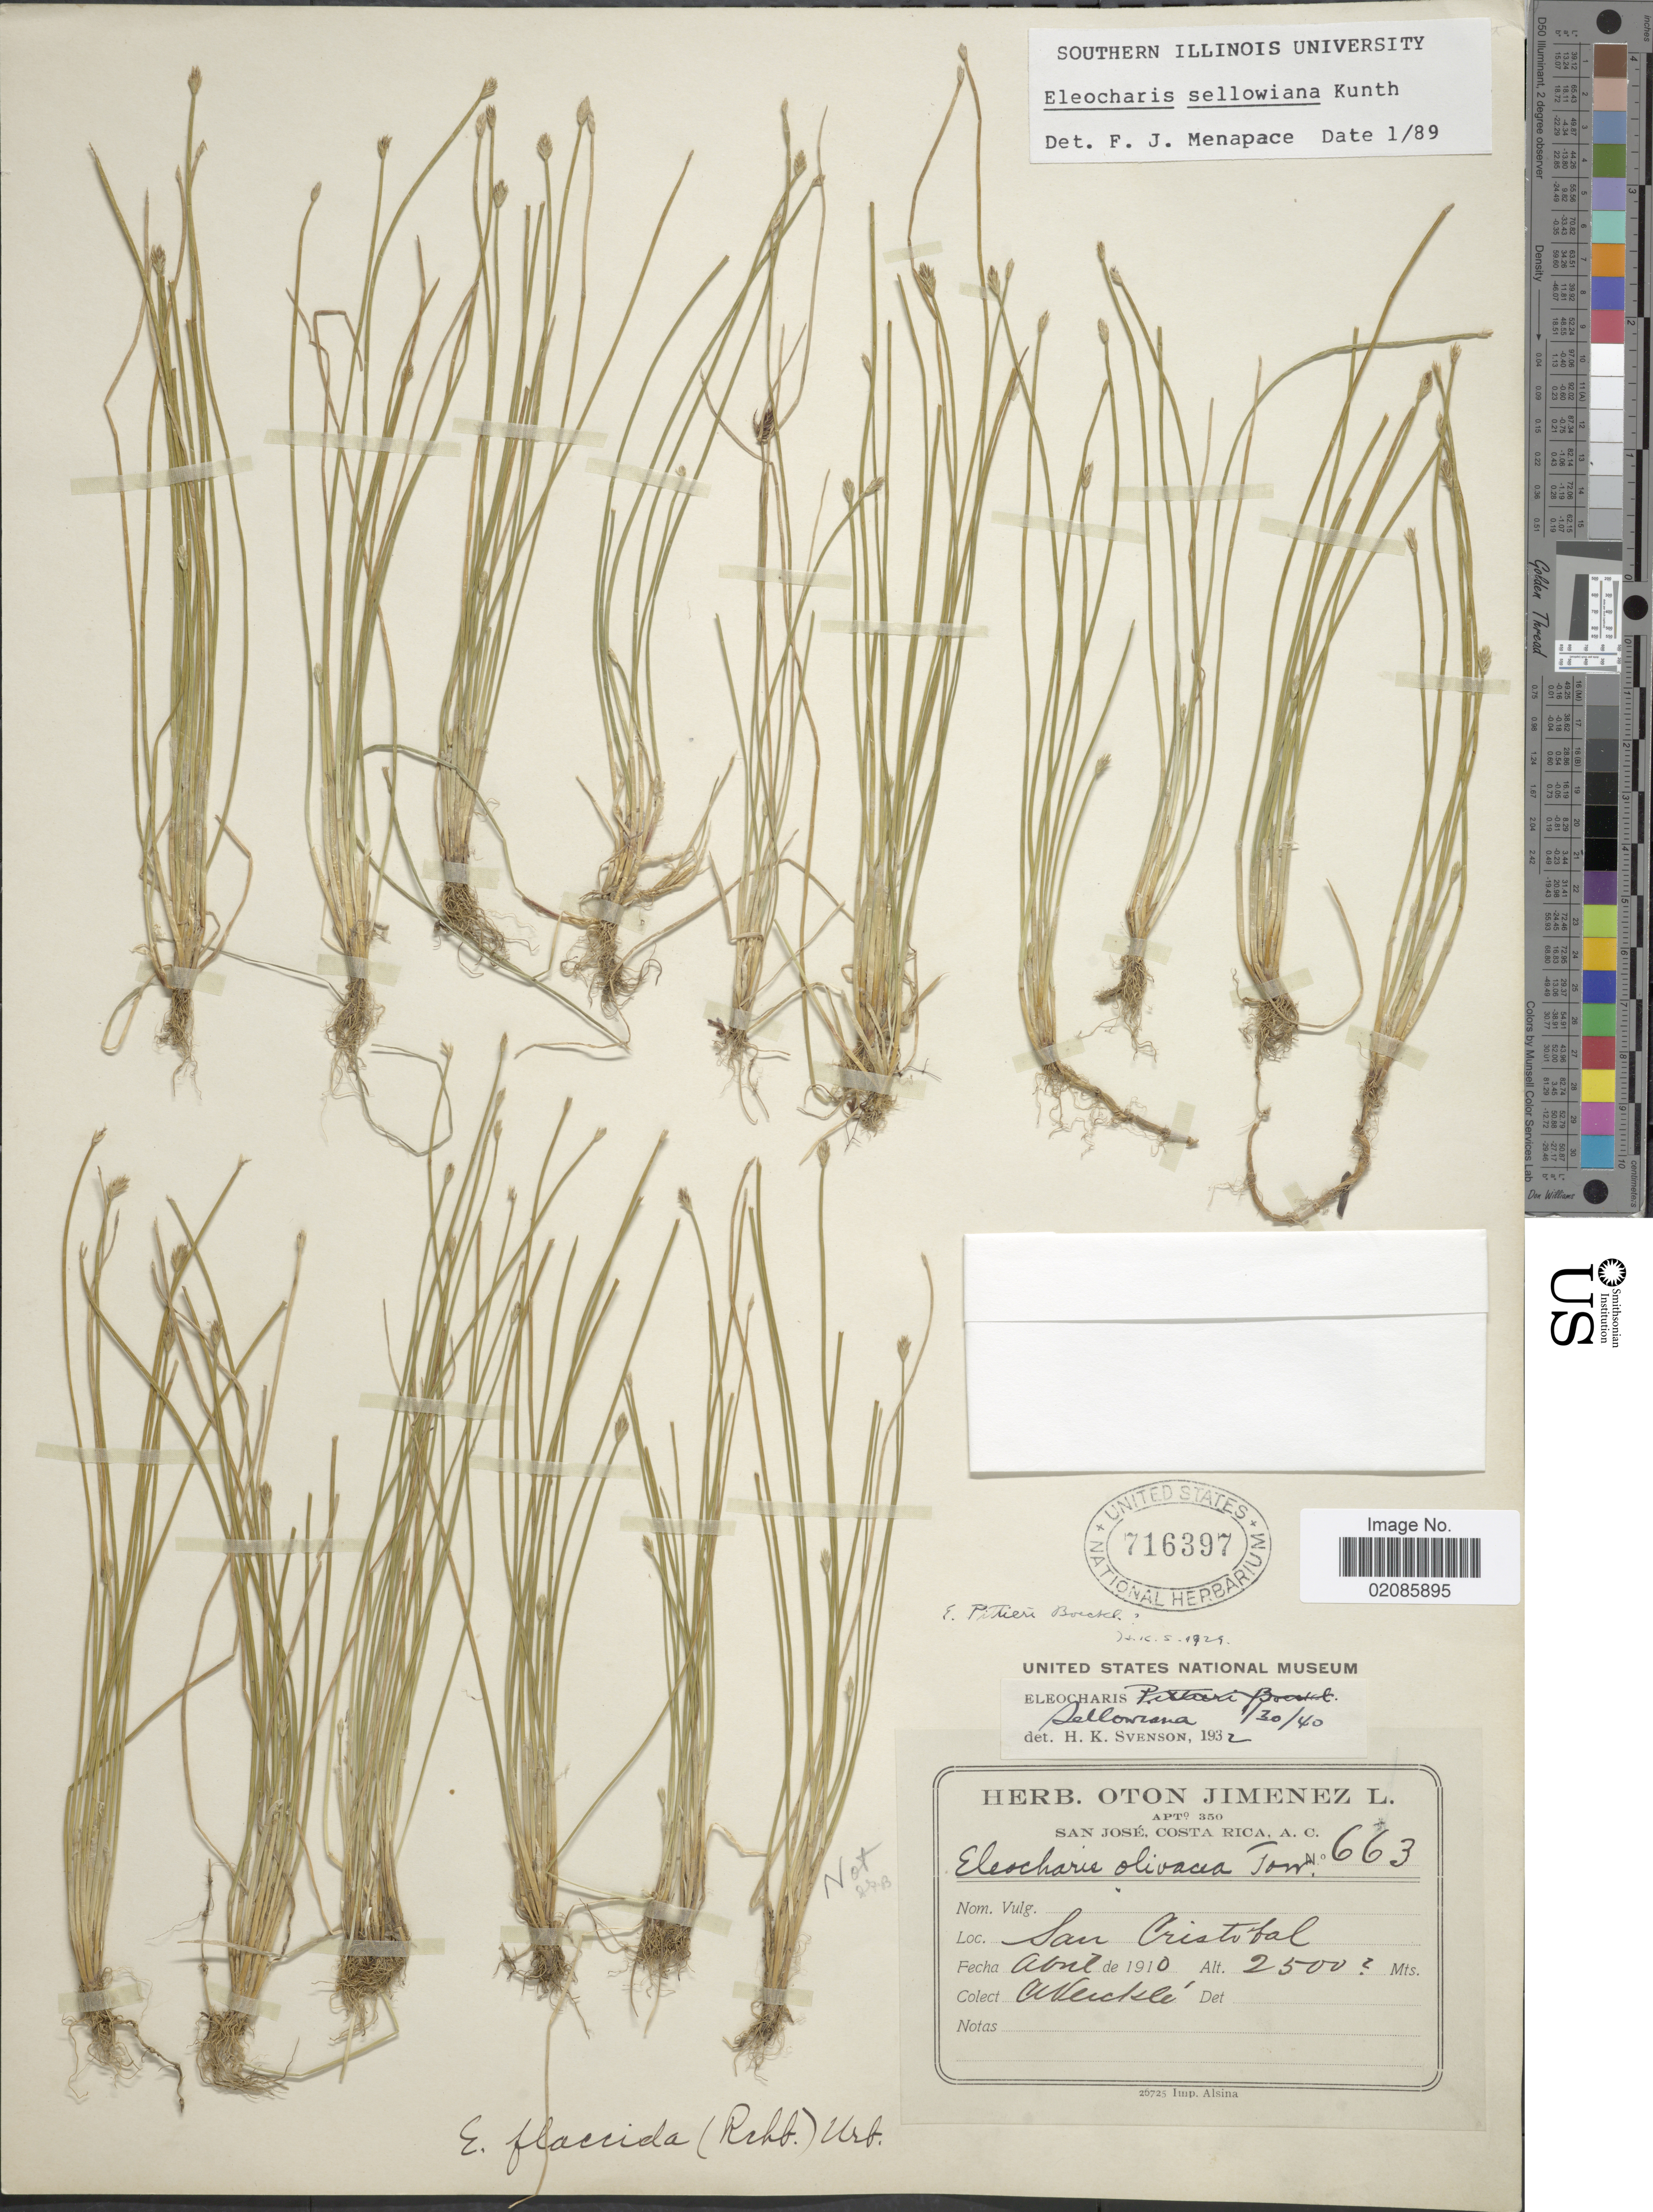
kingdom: Plantae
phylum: Tracheophyta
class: Liliopsida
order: Poales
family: Cyperaceae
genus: Eleocharis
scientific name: Eleocharis sellowiana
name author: Kunth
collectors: C. Wercklé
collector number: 663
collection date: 1910-04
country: Costa Rica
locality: San Cristobal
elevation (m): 2500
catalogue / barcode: US 716397